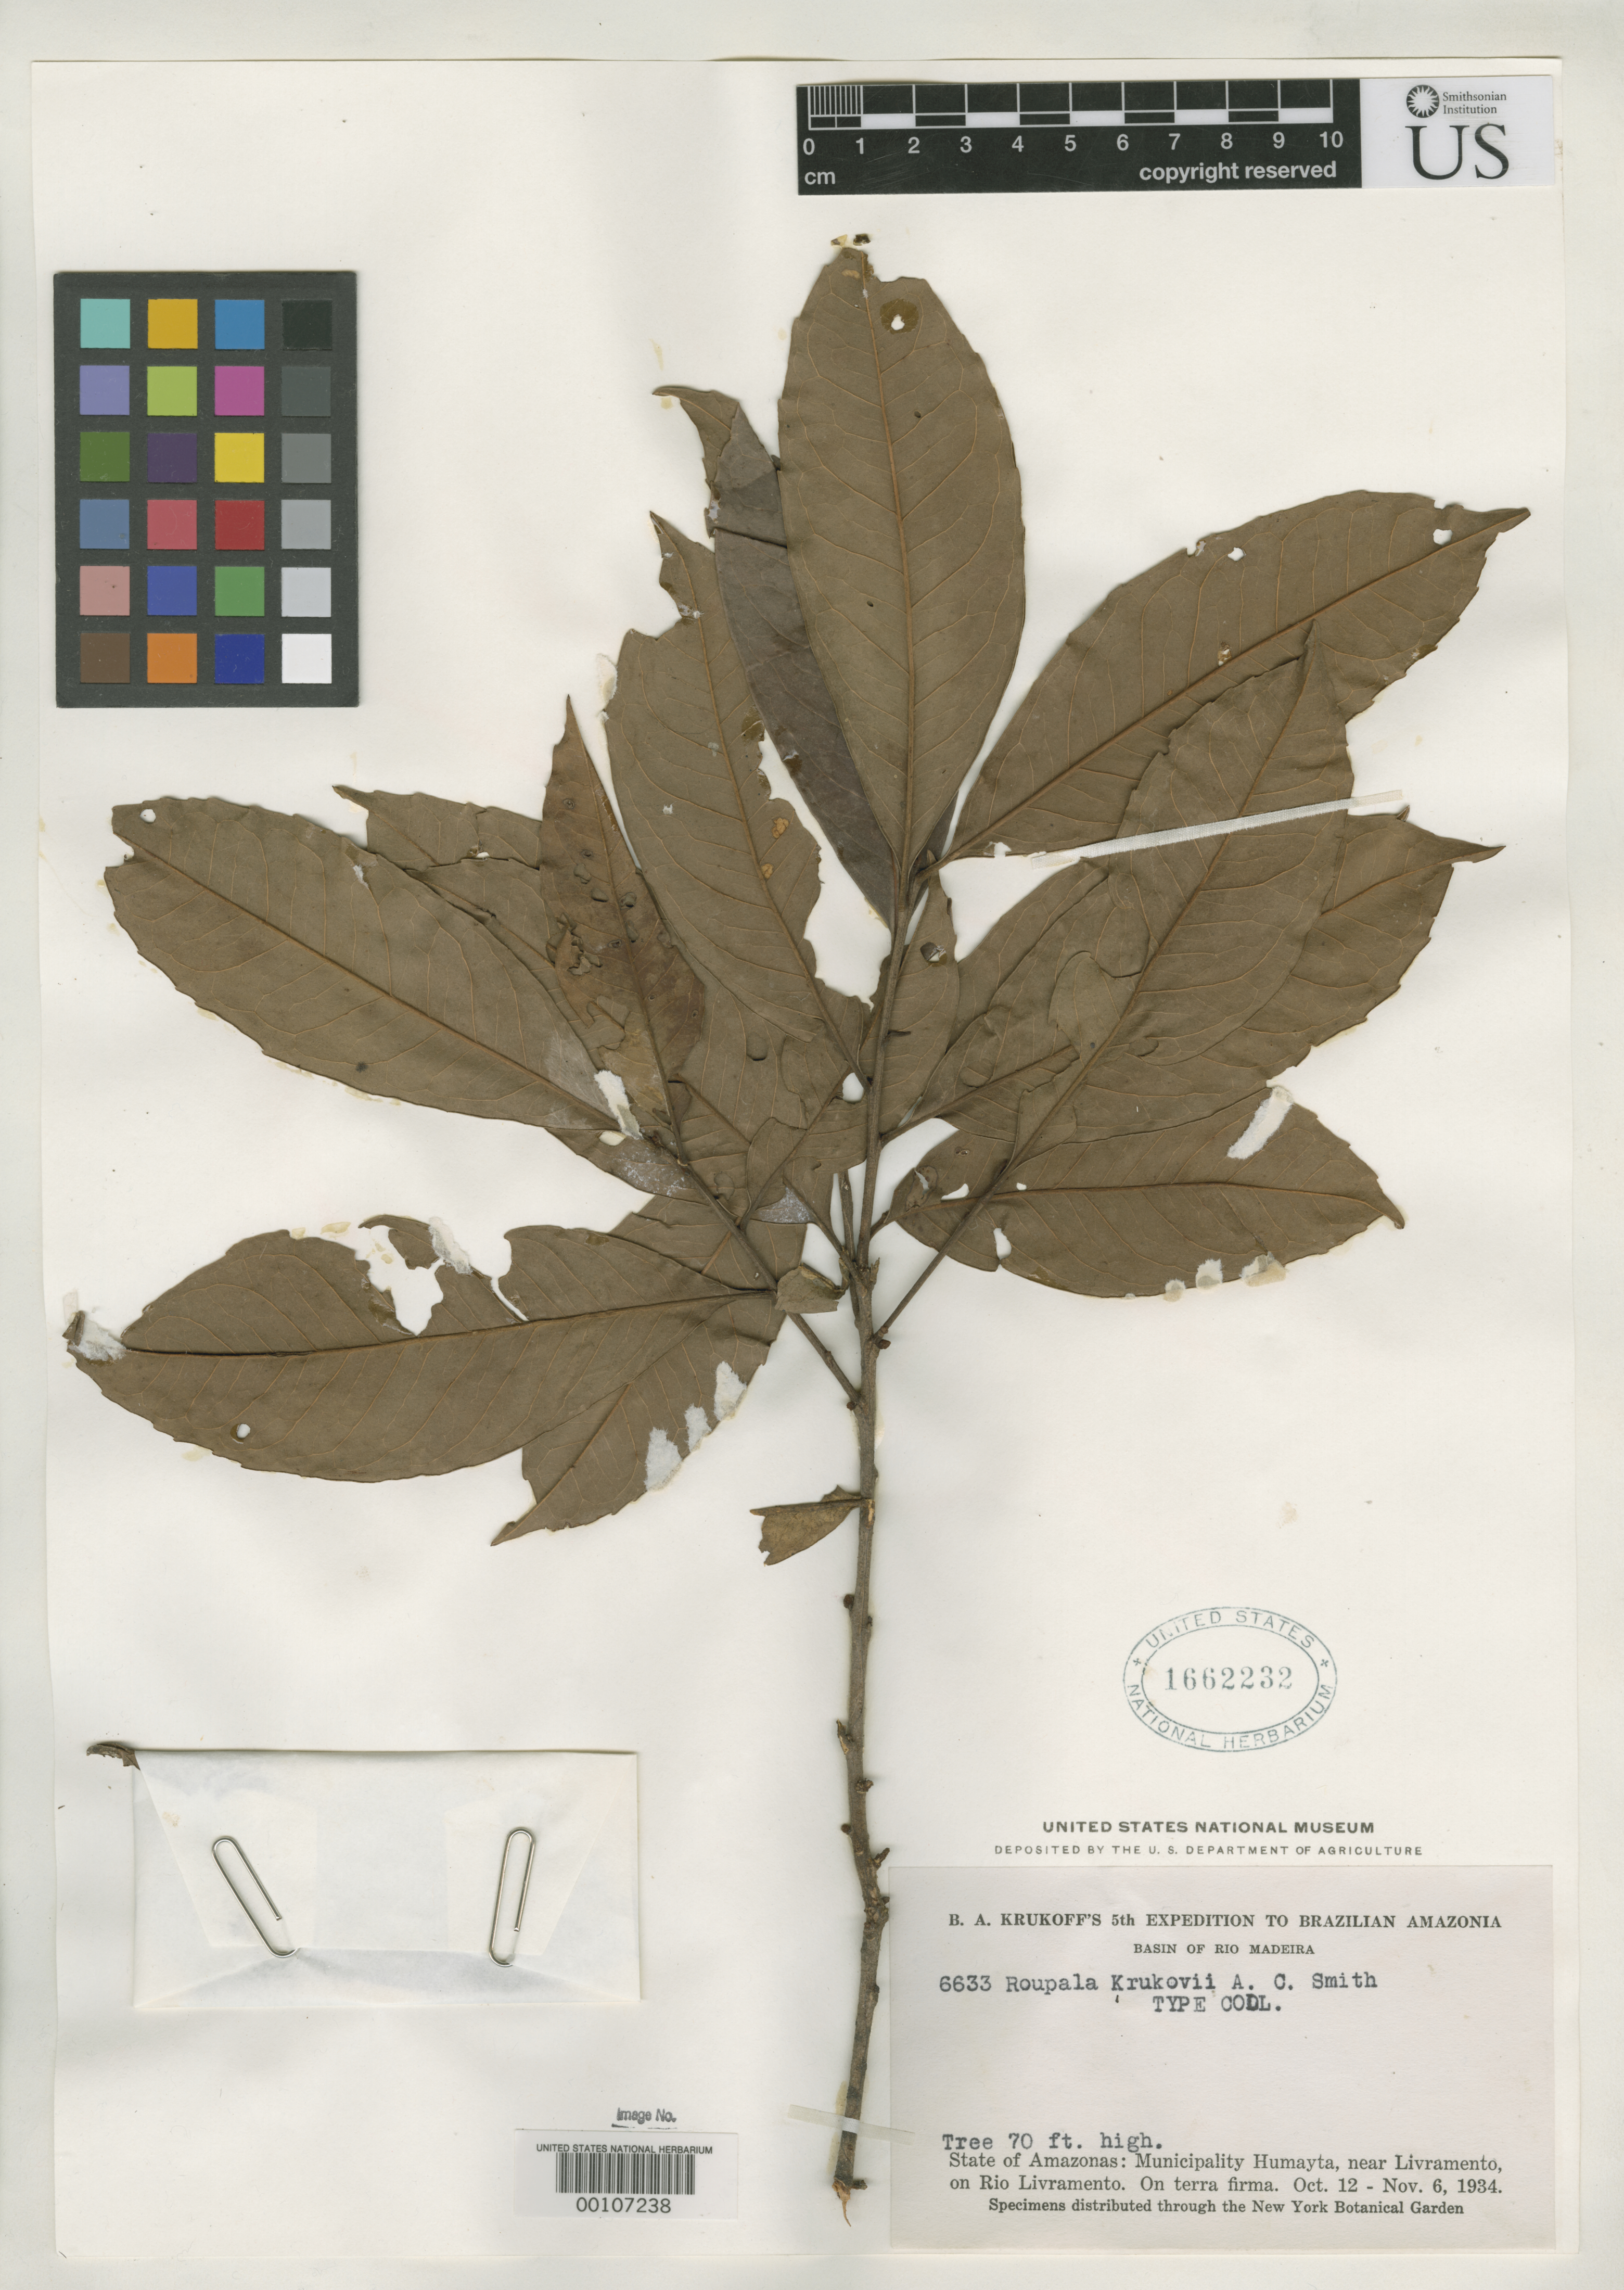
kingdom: Plantae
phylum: Tracheophyta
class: Magnoliopsida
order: Proteales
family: Proteaceae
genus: Roupala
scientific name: Roupala krukovii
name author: A.C. Sm.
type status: Isotype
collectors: B. A. Krukoff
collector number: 6633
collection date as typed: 12 Oct 1934 to 06 Nov 1934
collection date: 1934-10-12/1934-11-06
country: Brazil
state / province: Amazonas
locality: Brazilian Amazonia, basin of Rio Madeira. State of Amazonas: Municipality Humayta, near Livramento, on Rio Livramento.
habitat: On terra firma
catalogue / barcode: US 1662232